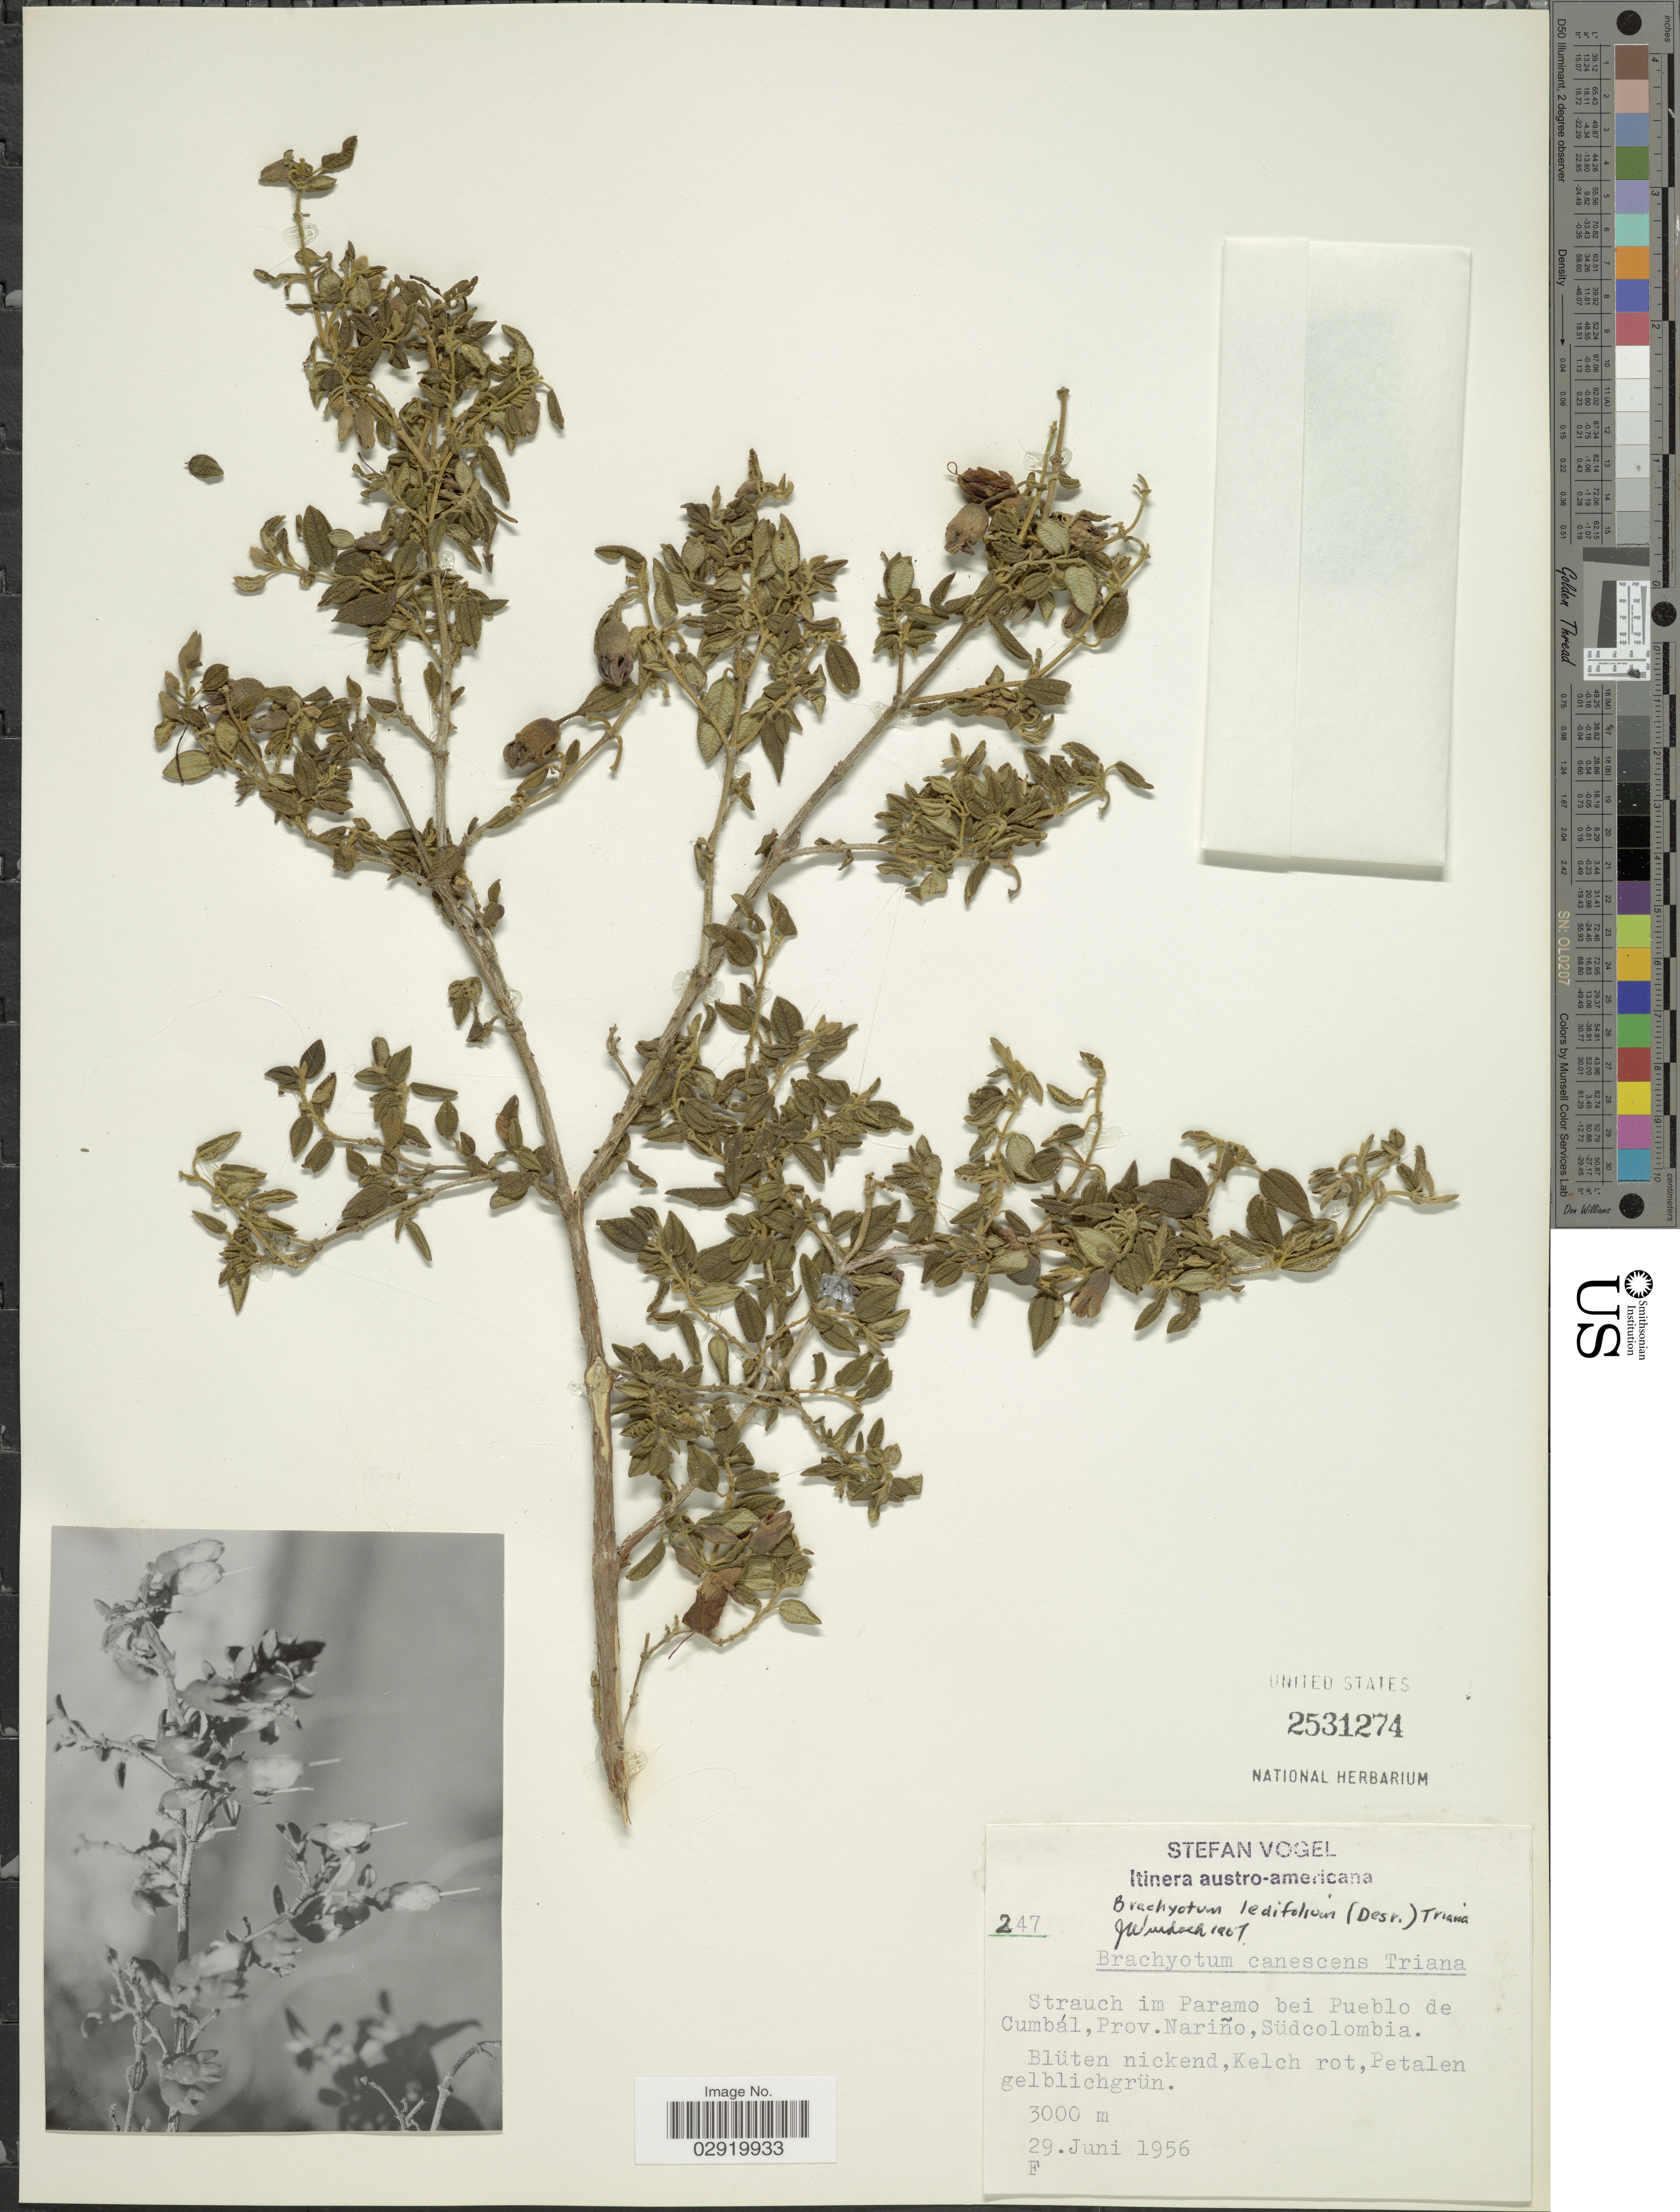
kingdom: Plantae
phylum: Tracheophyta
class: Magnoliopsida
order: Myrtales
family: Melastomataceae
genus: Brachyotum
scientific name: Brachyotum ledifolium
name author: (Desr.) Triana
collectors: S. Vogel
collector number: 247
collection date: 1956-06-29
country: Colombia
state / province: Nariño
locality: Strauch im Paramo bei Pueblo de Cumbál, Südcolombia.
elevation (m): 3000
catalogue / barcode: US 2531274